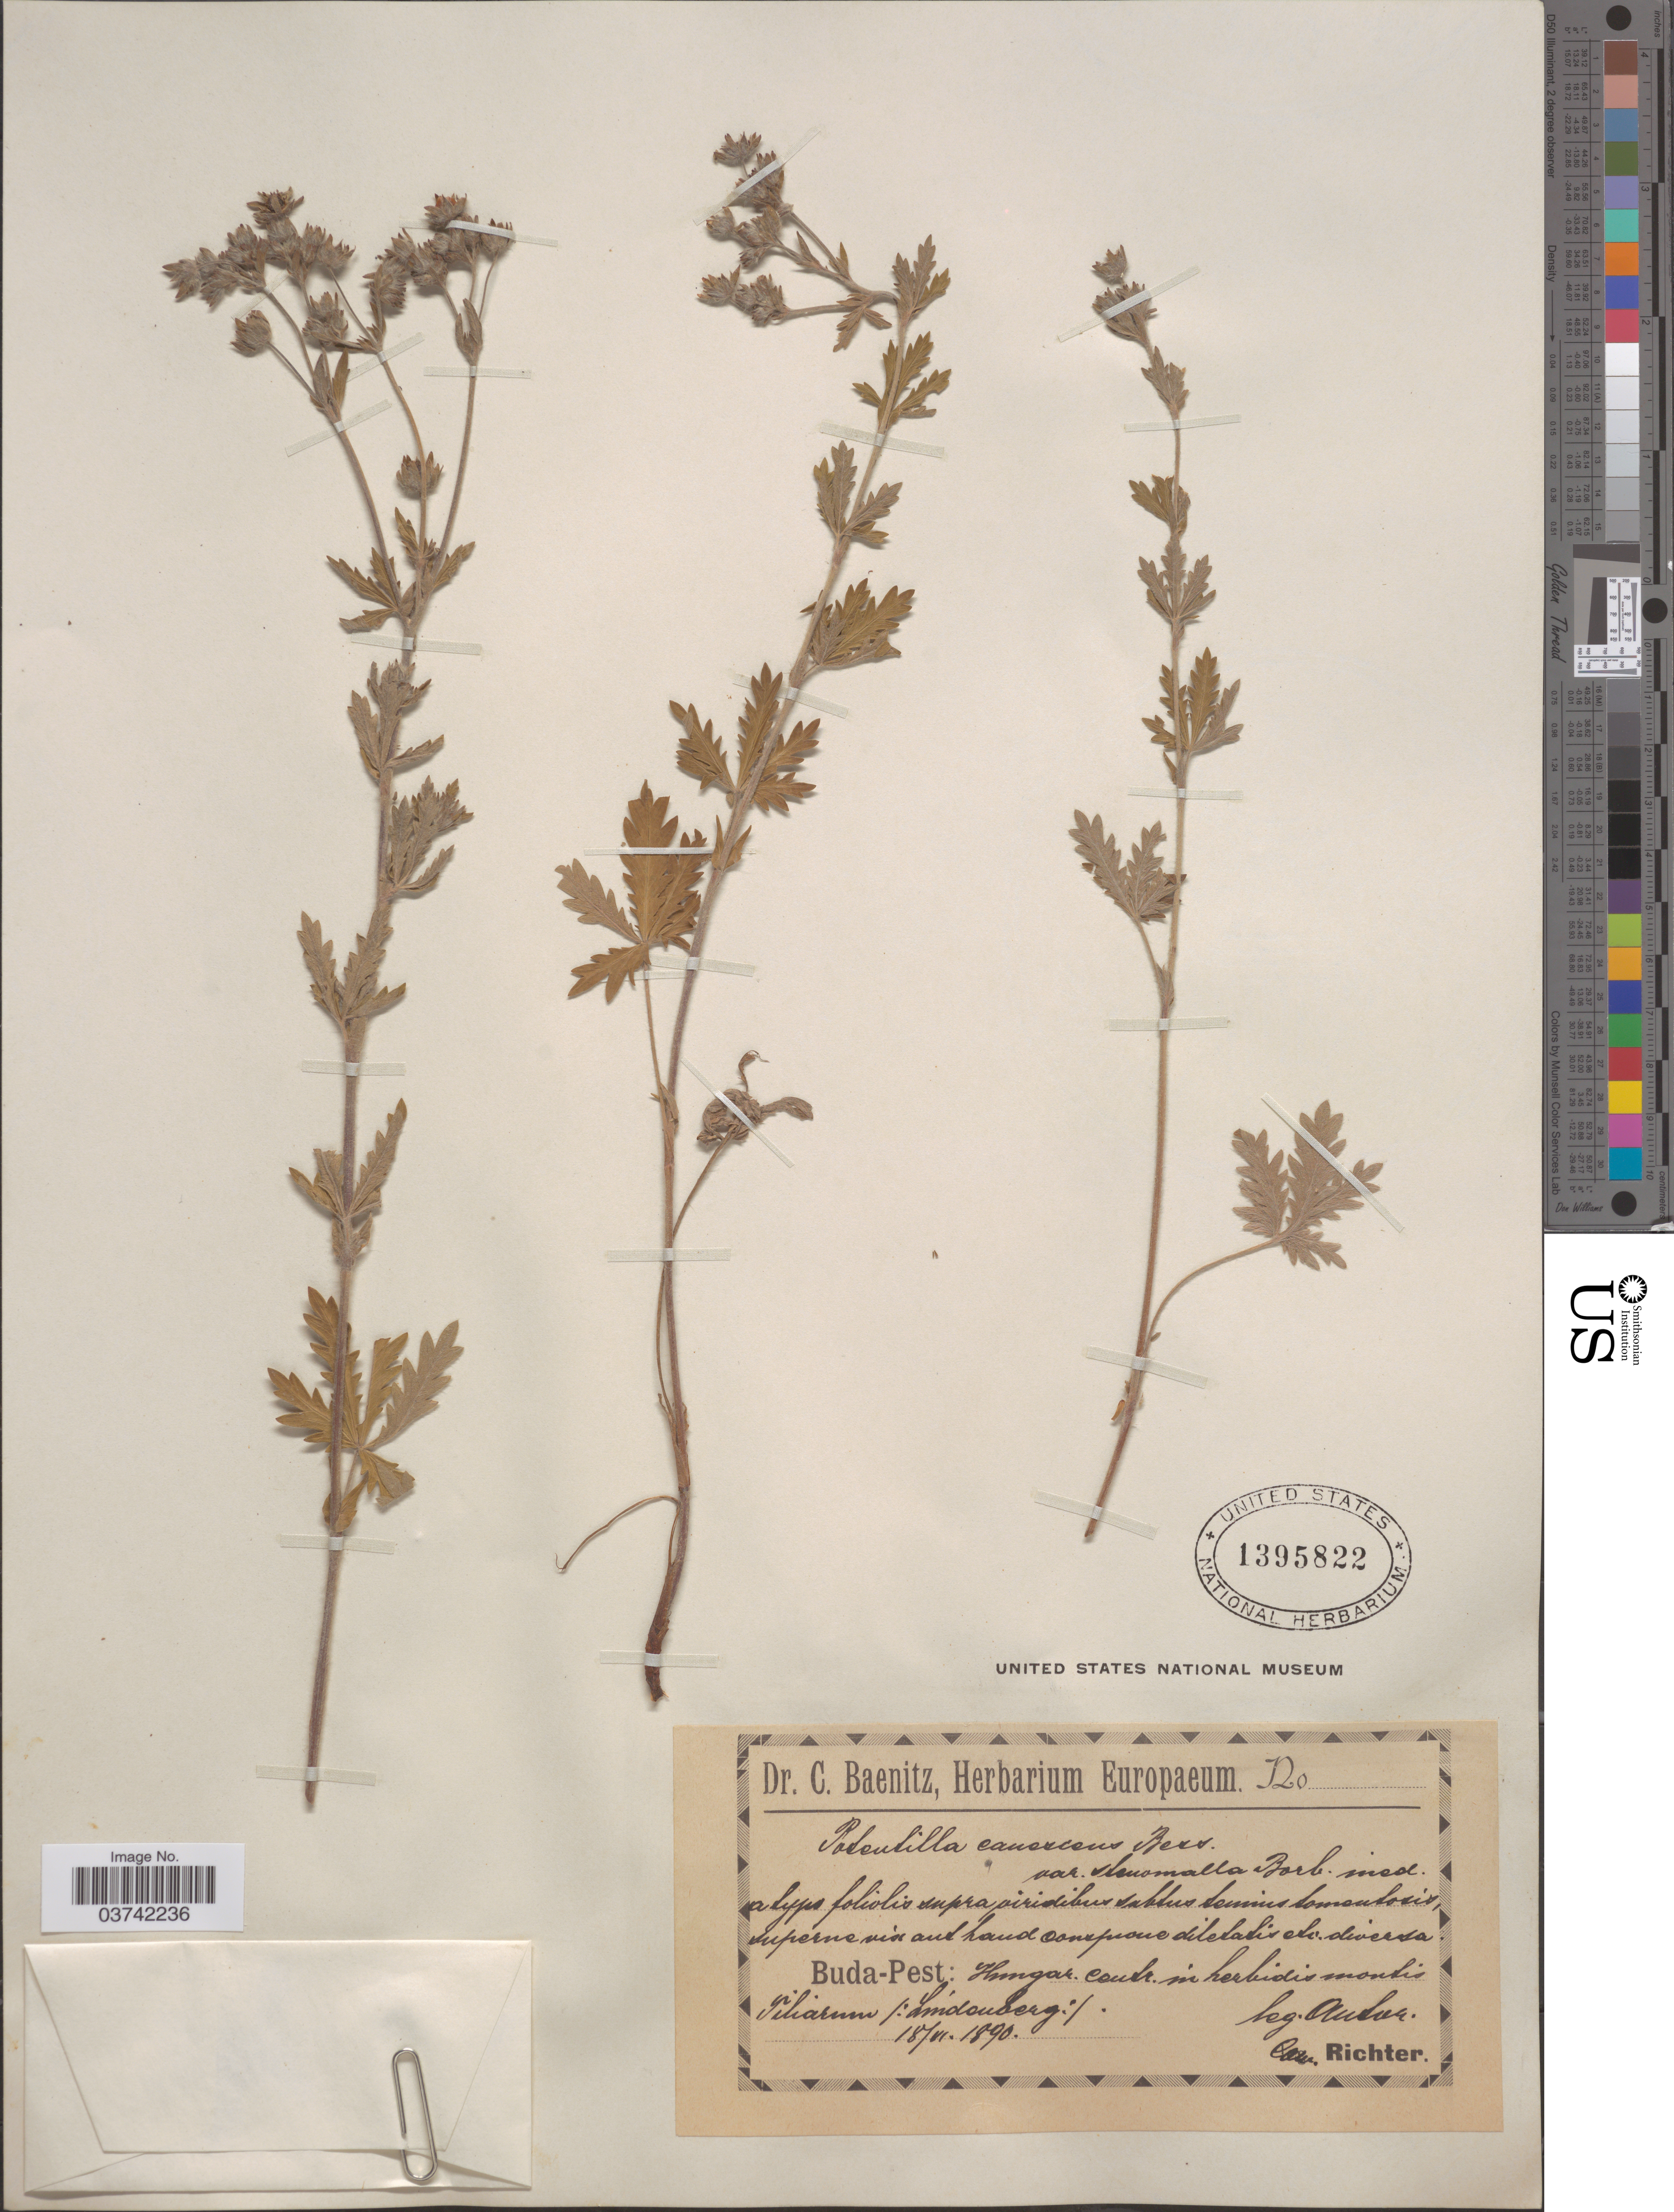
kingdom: Plantae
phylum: Tracheophyta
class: Magnoliopsida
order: Rosales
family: Rosaceae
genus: Potentilla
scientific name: Potentilla canescens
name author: Besser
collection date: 1890-06-18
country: Hungary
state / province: Budapest, Capital District of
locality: Buda-Pest: Hungar. centr. in herbidis montis Tiliarum (Lindenberg).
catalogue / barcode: US 1395822